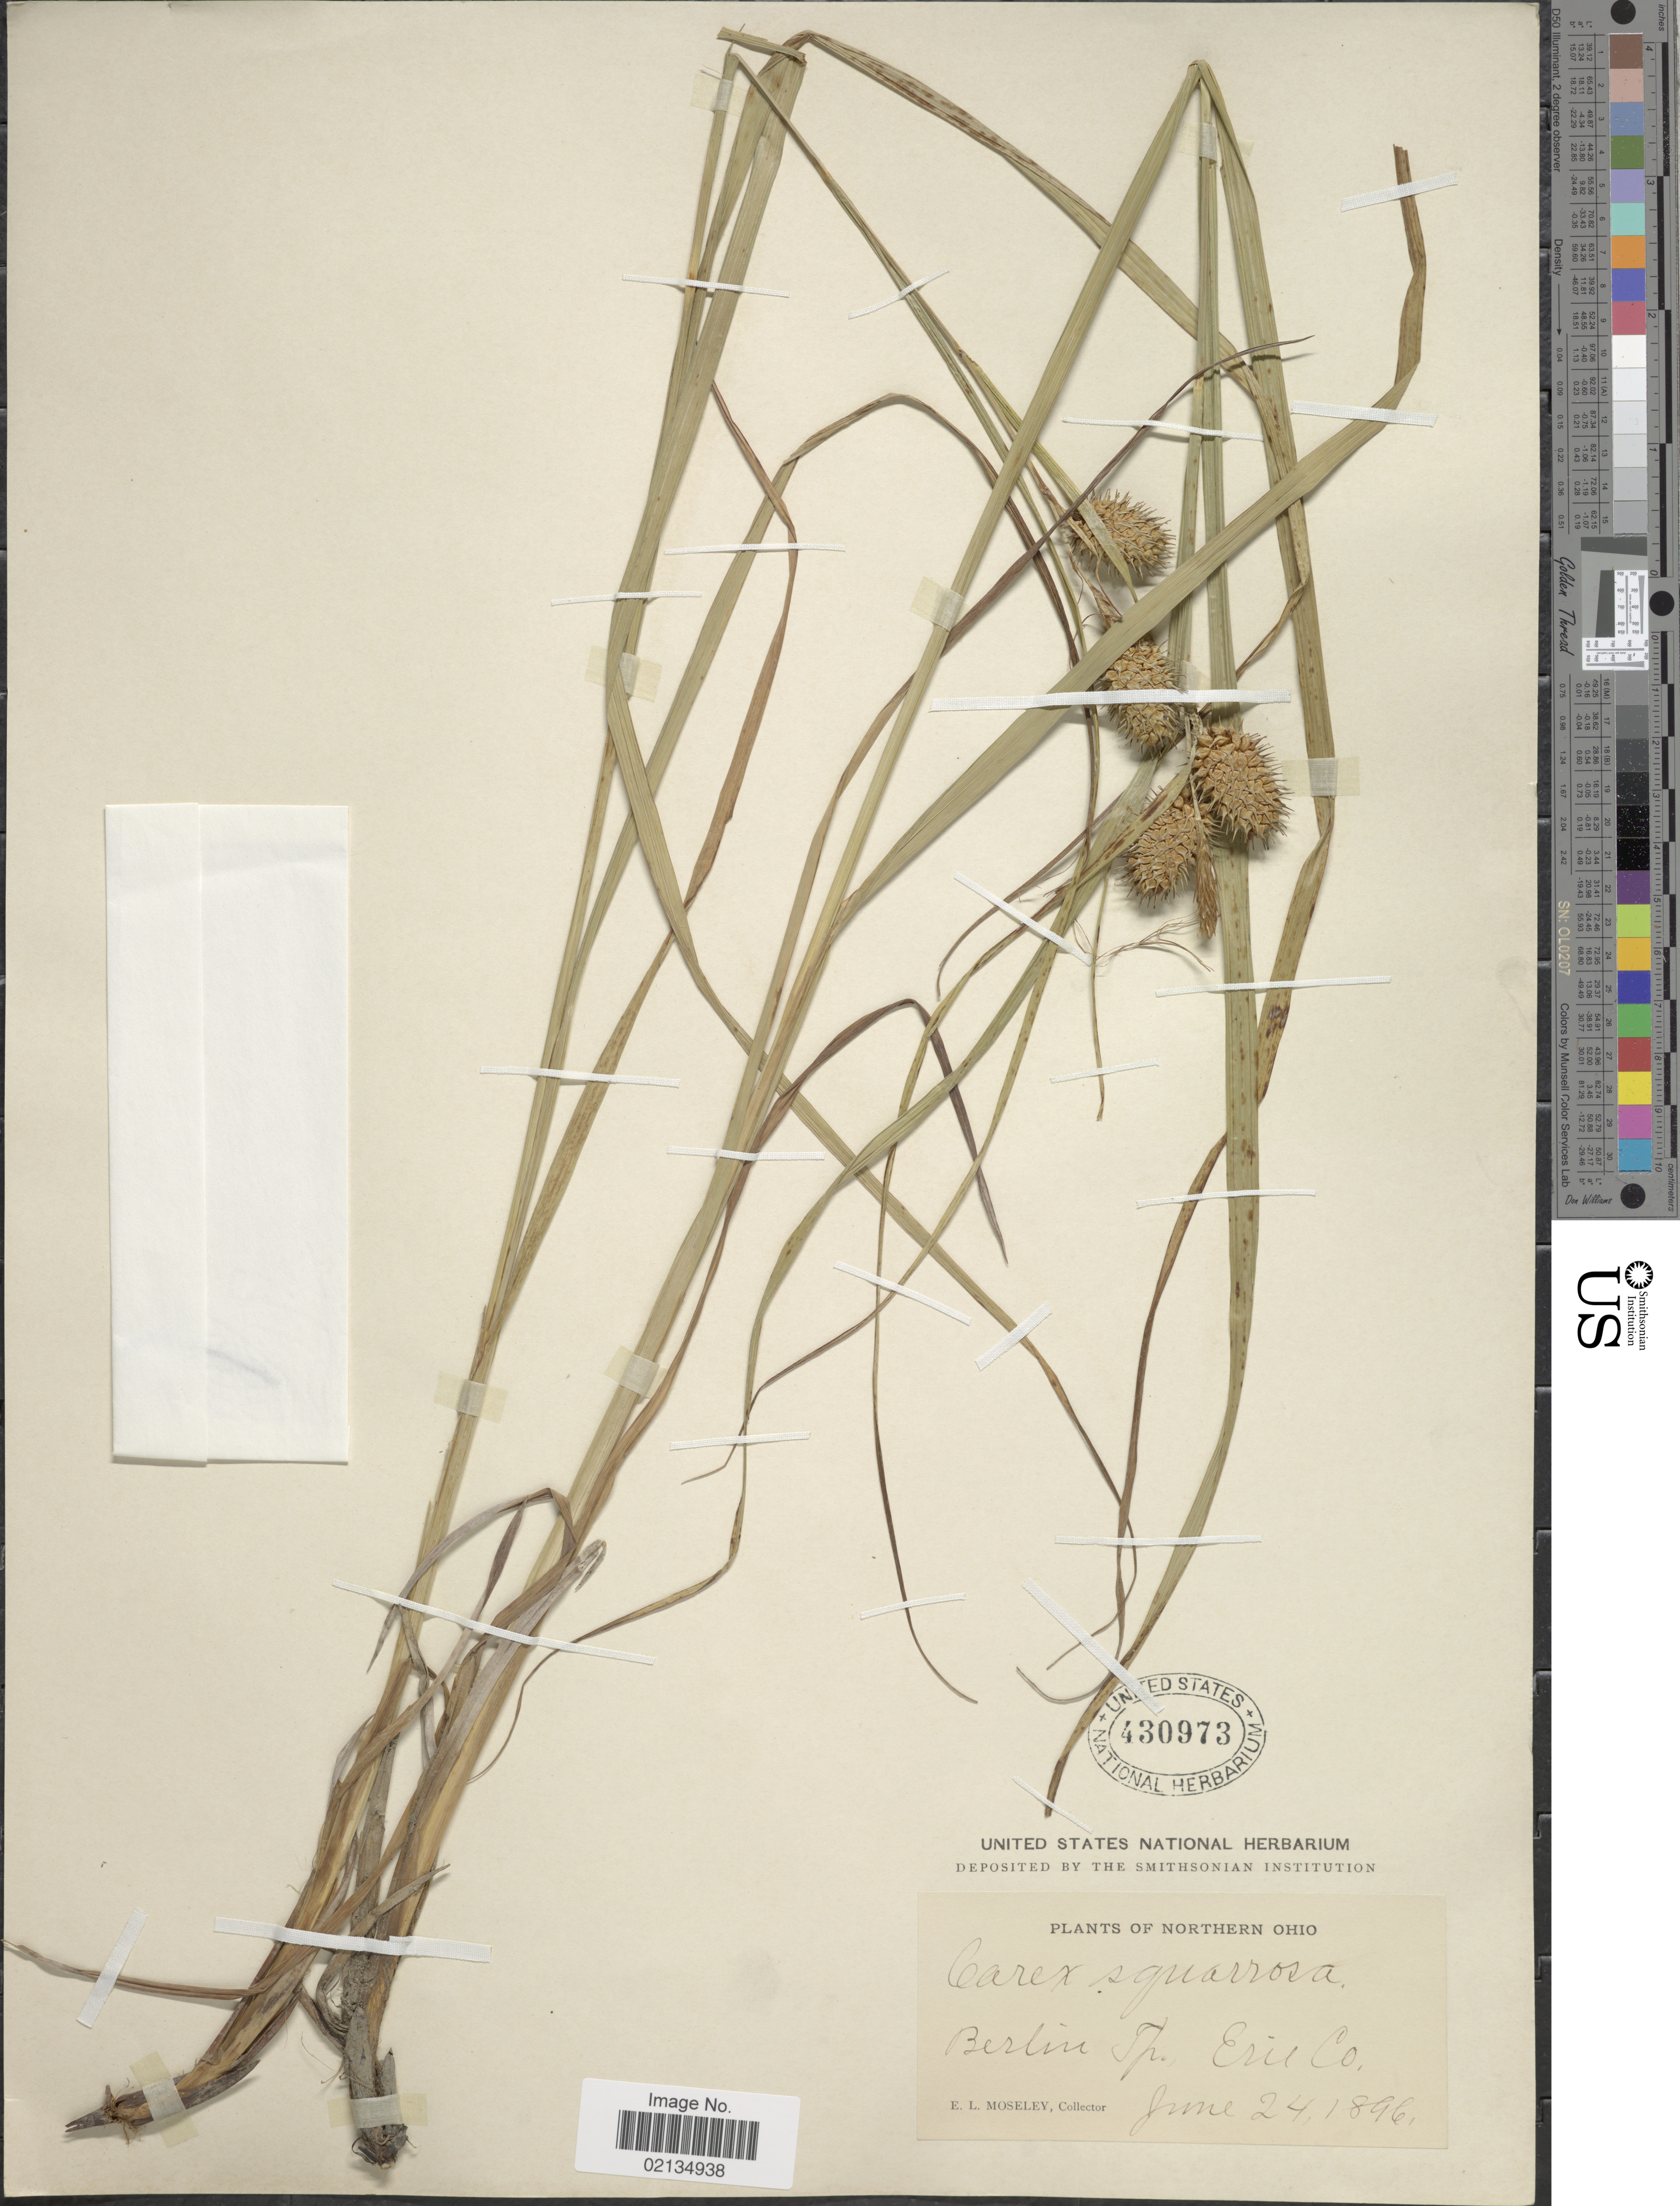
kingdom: Plantae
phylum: Tracheophyta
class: Liliopsida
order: Poales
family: Cyperaceae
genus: Carex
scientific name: Carex squarrosa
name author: L.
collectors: E. Moseley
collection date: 1896-06-24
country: United States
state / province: Ohio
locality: Northern Ohio. Berlin Tp. Erie Co.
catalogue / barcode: US 430973